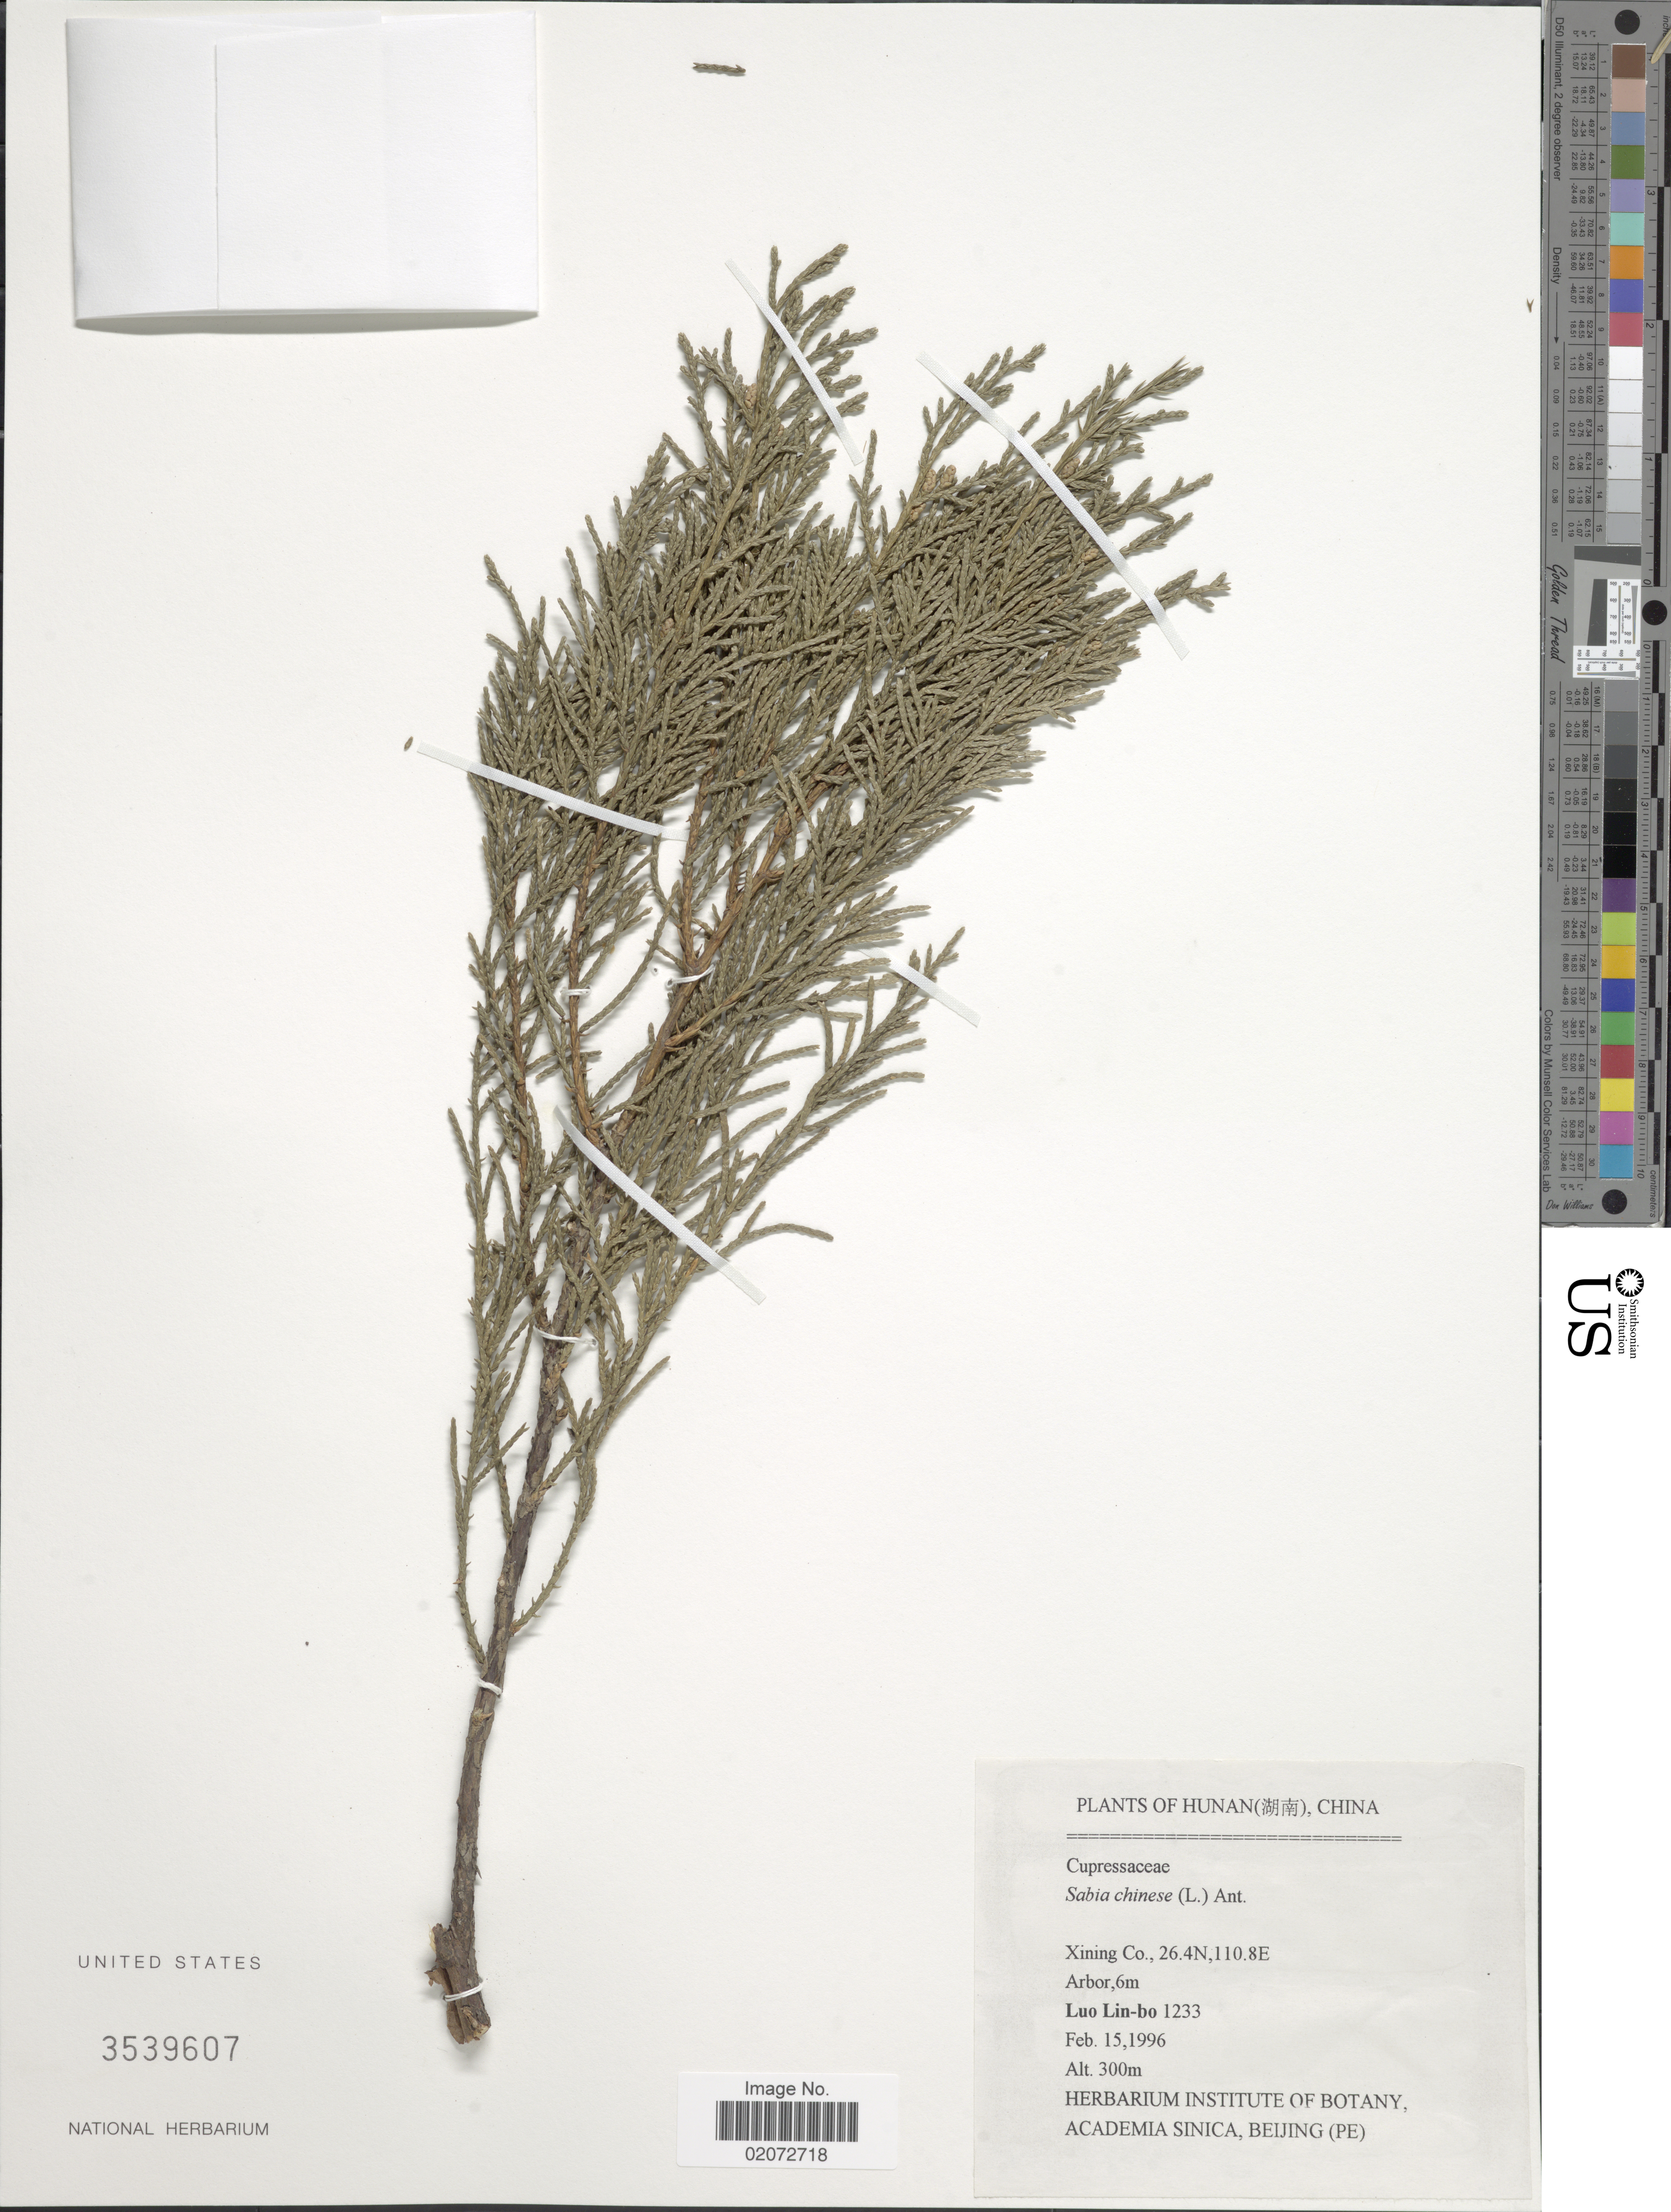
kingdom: Plantae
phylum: Tracheophyta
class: Pinopsida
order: Pinales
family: Cupressaceae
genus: Juniperus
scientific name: Juniperus chinensis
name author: L.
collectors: L. Lin-bo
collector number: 1233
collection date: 1996-02-15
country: China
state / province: Hunan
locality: Xining Co.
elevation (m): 300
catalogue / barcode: US 3539607